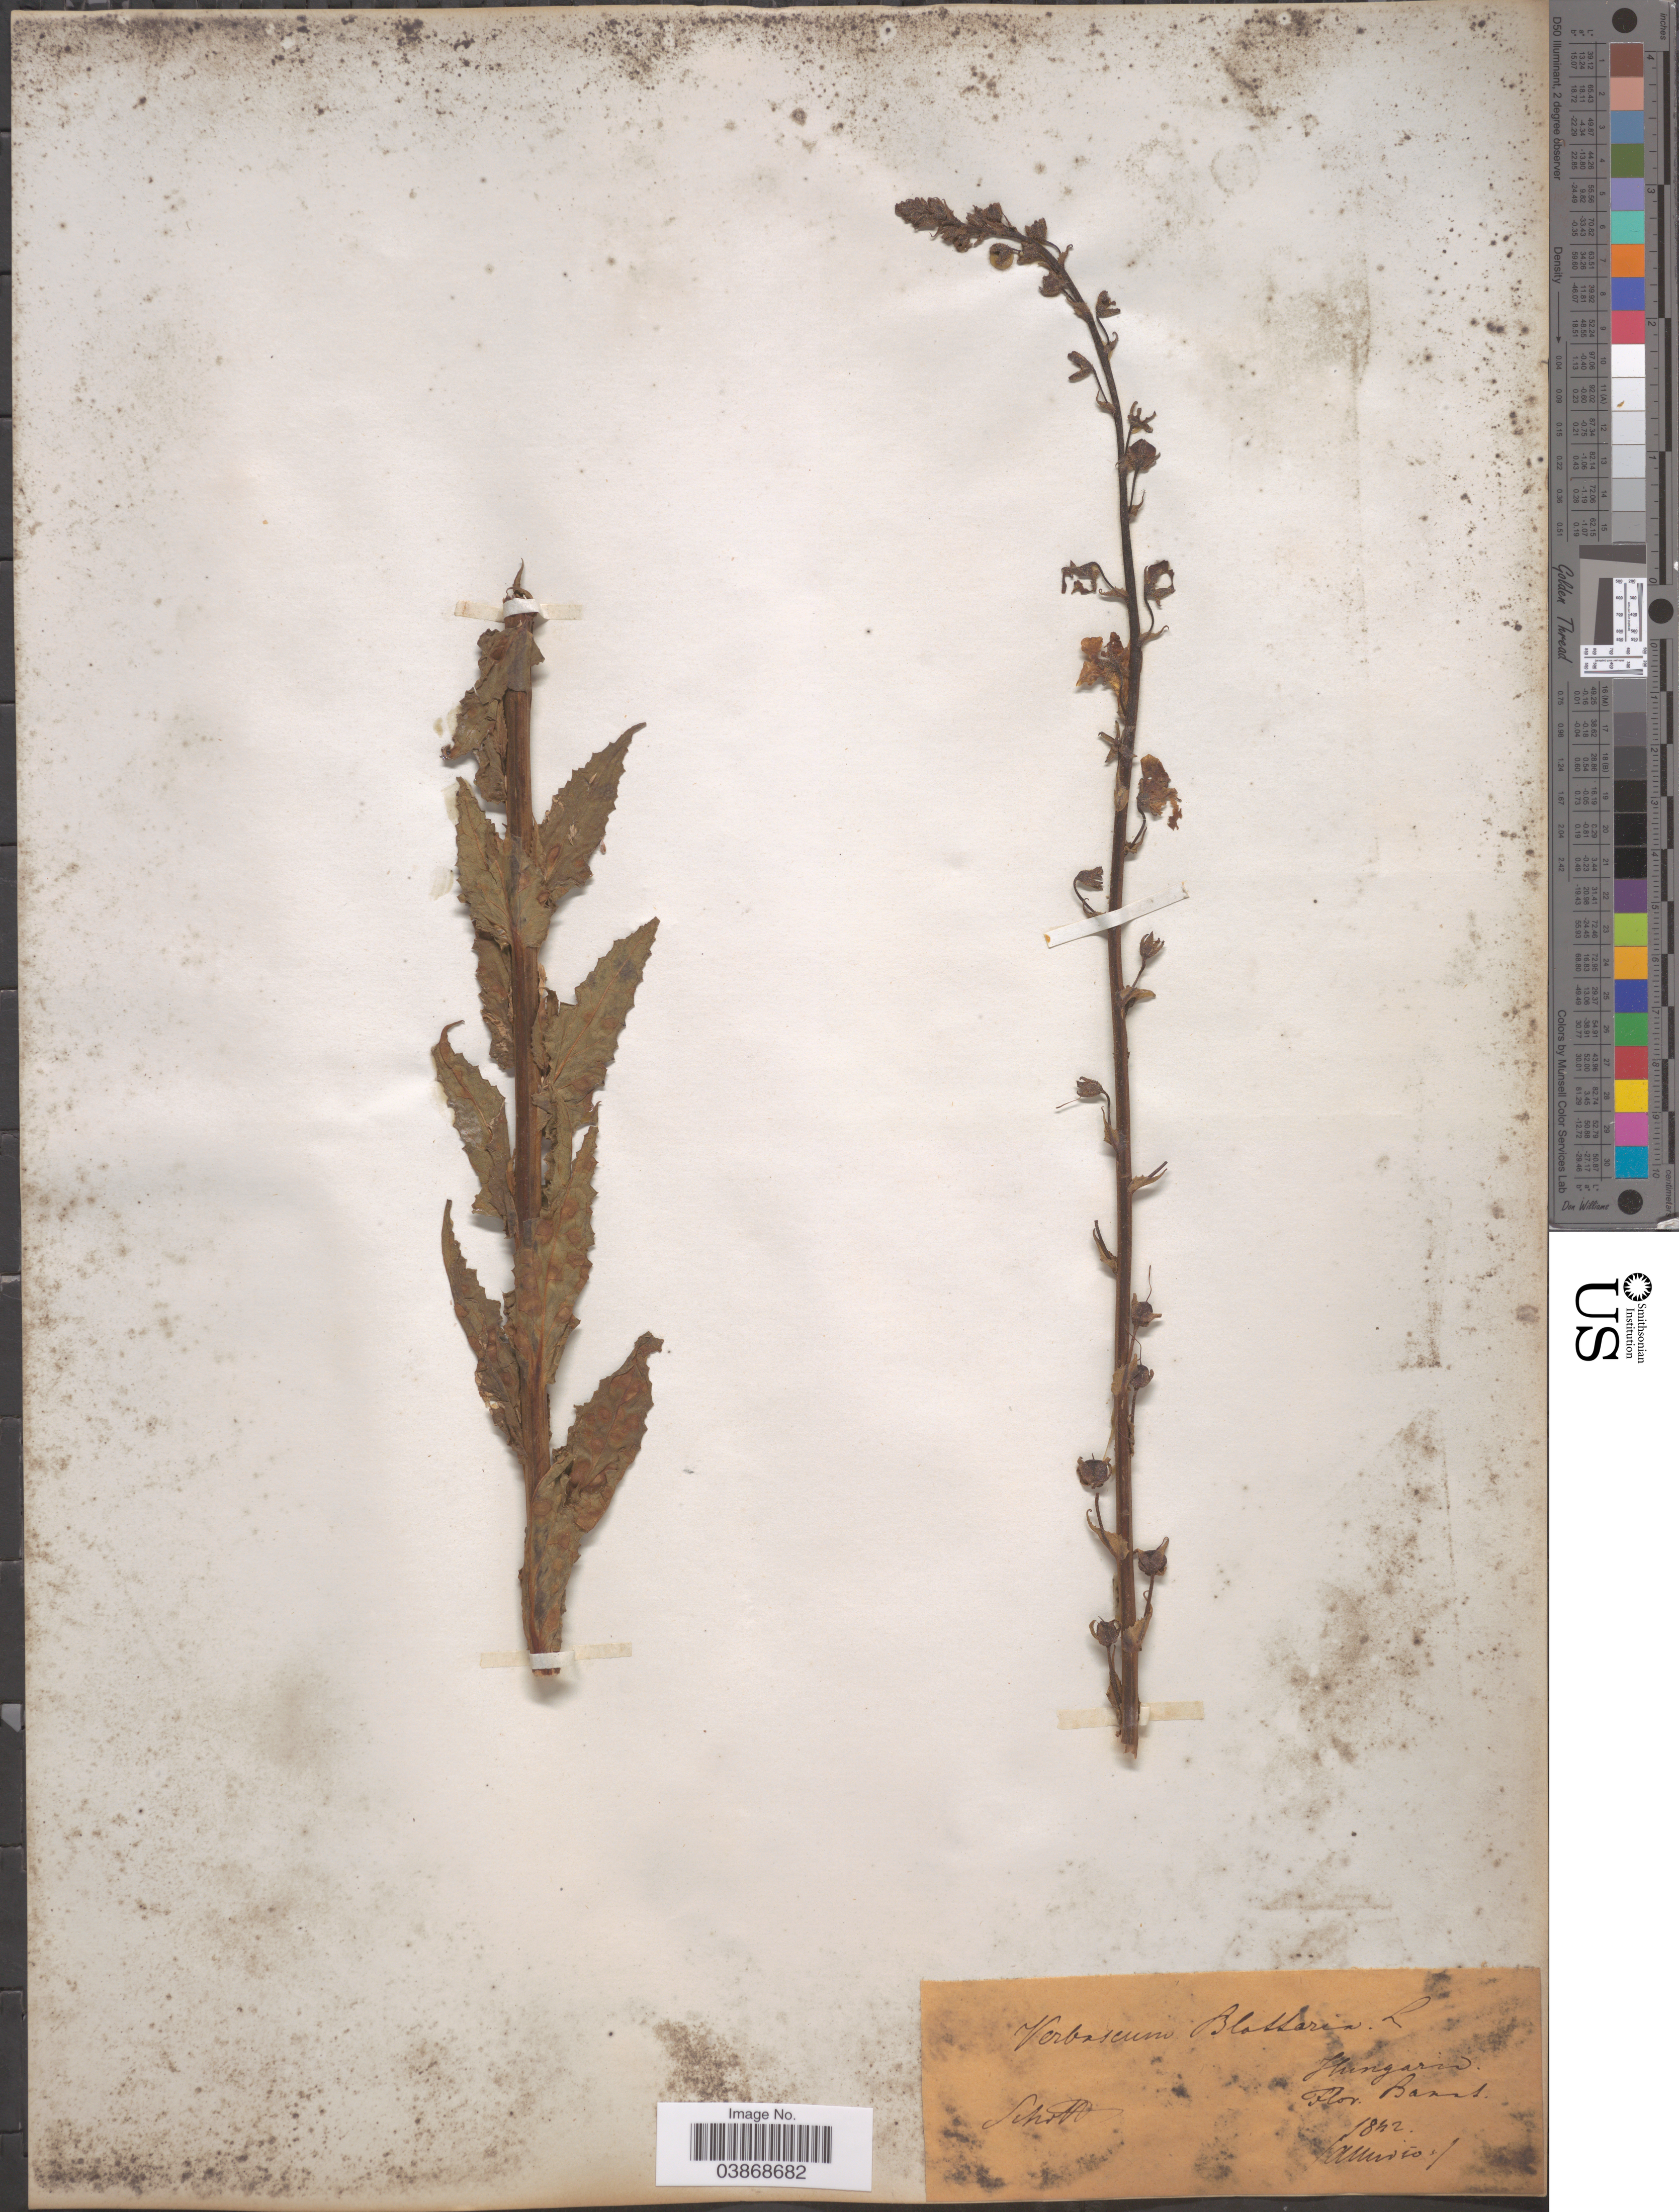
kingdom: Plantae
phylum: Tracheophyta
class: Magnoliopsida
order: Lamiales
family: Scrophulariaceae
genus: Verbascum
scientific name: Verbascum blattaria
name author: L.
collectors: Schott, --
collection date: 1842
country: Hungary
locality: Banat. Fauwruio. [interpreted]